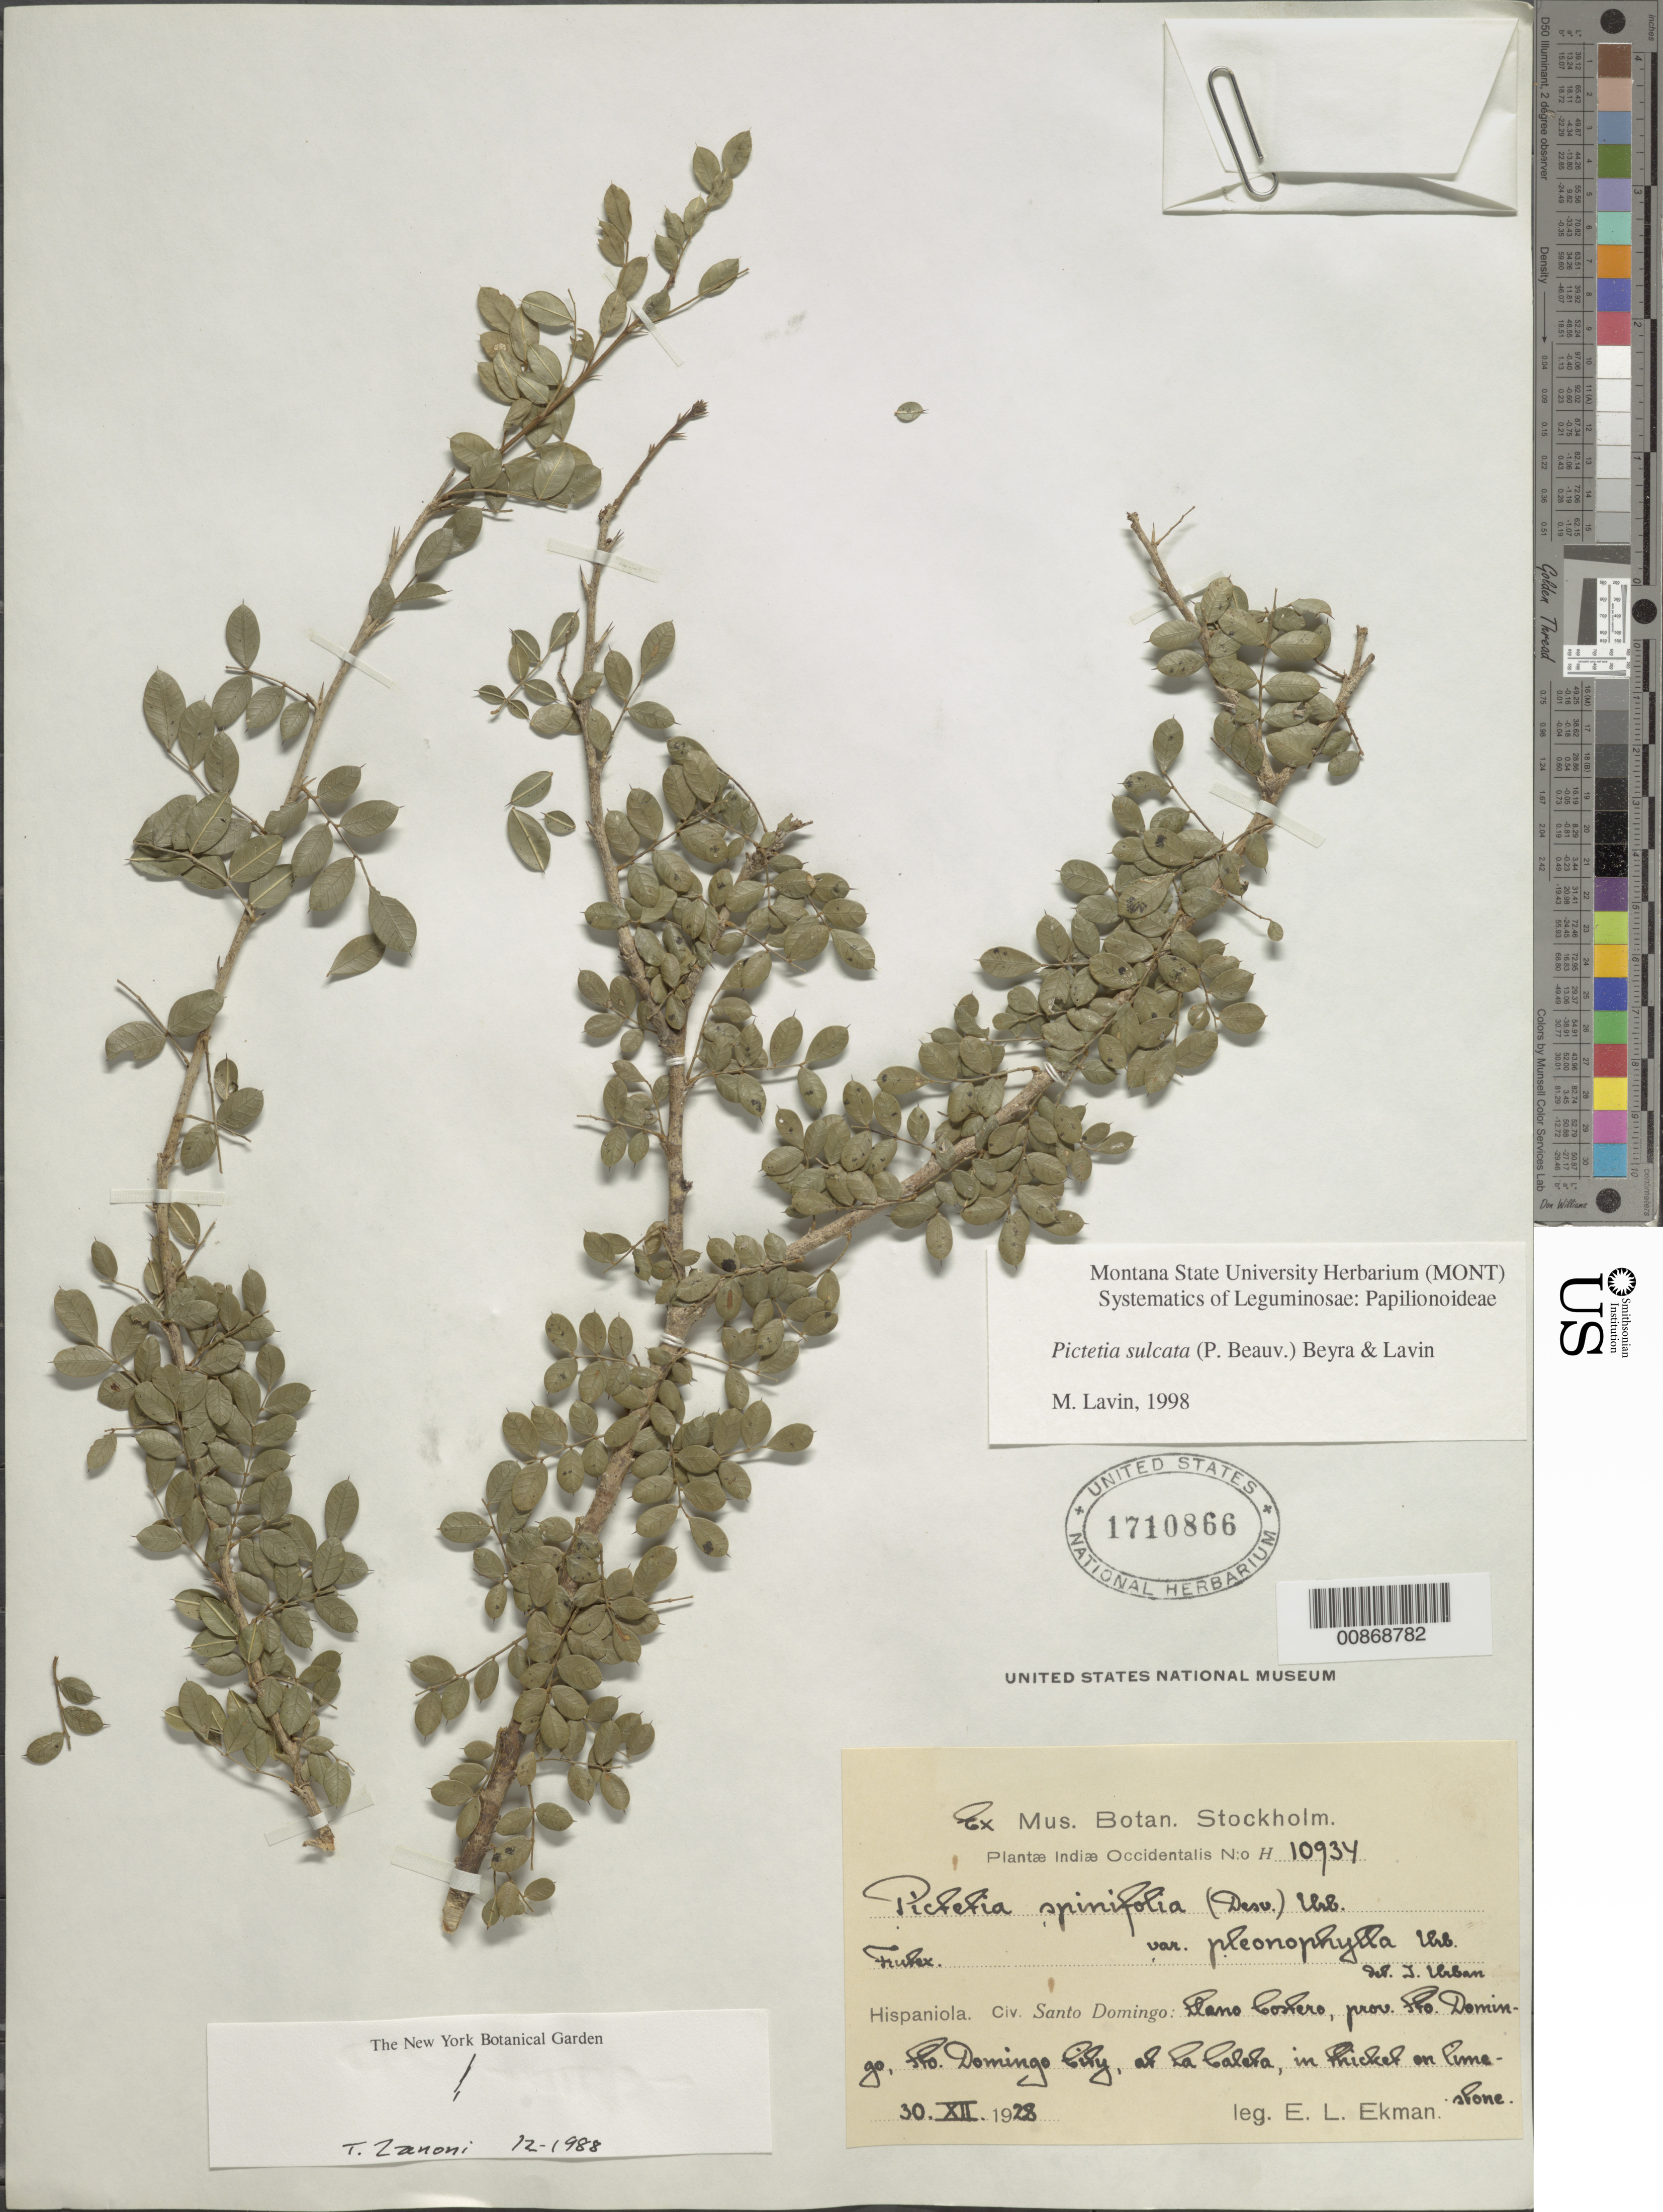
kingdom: Plantae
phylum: Tracheophyta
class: Magnoliopsida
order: Fabales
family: Fabaceae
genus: Pictetia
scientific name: Pictetia sulcata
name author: (P. Beauv.) Beyra & Lavin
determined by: Lavin, M.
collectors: E. L. Ekman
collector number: H 10934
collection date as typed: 30 Dec 1928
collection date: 1928-12-30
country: Dominican Republic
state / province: Distrito Nacional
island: Hispaniola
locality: Llano Costero, prov. Sto. Domingo (obsolete), Sto. Domingo City, at La Caleta.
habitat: In thicket on limestone.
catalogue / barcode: US 1710866